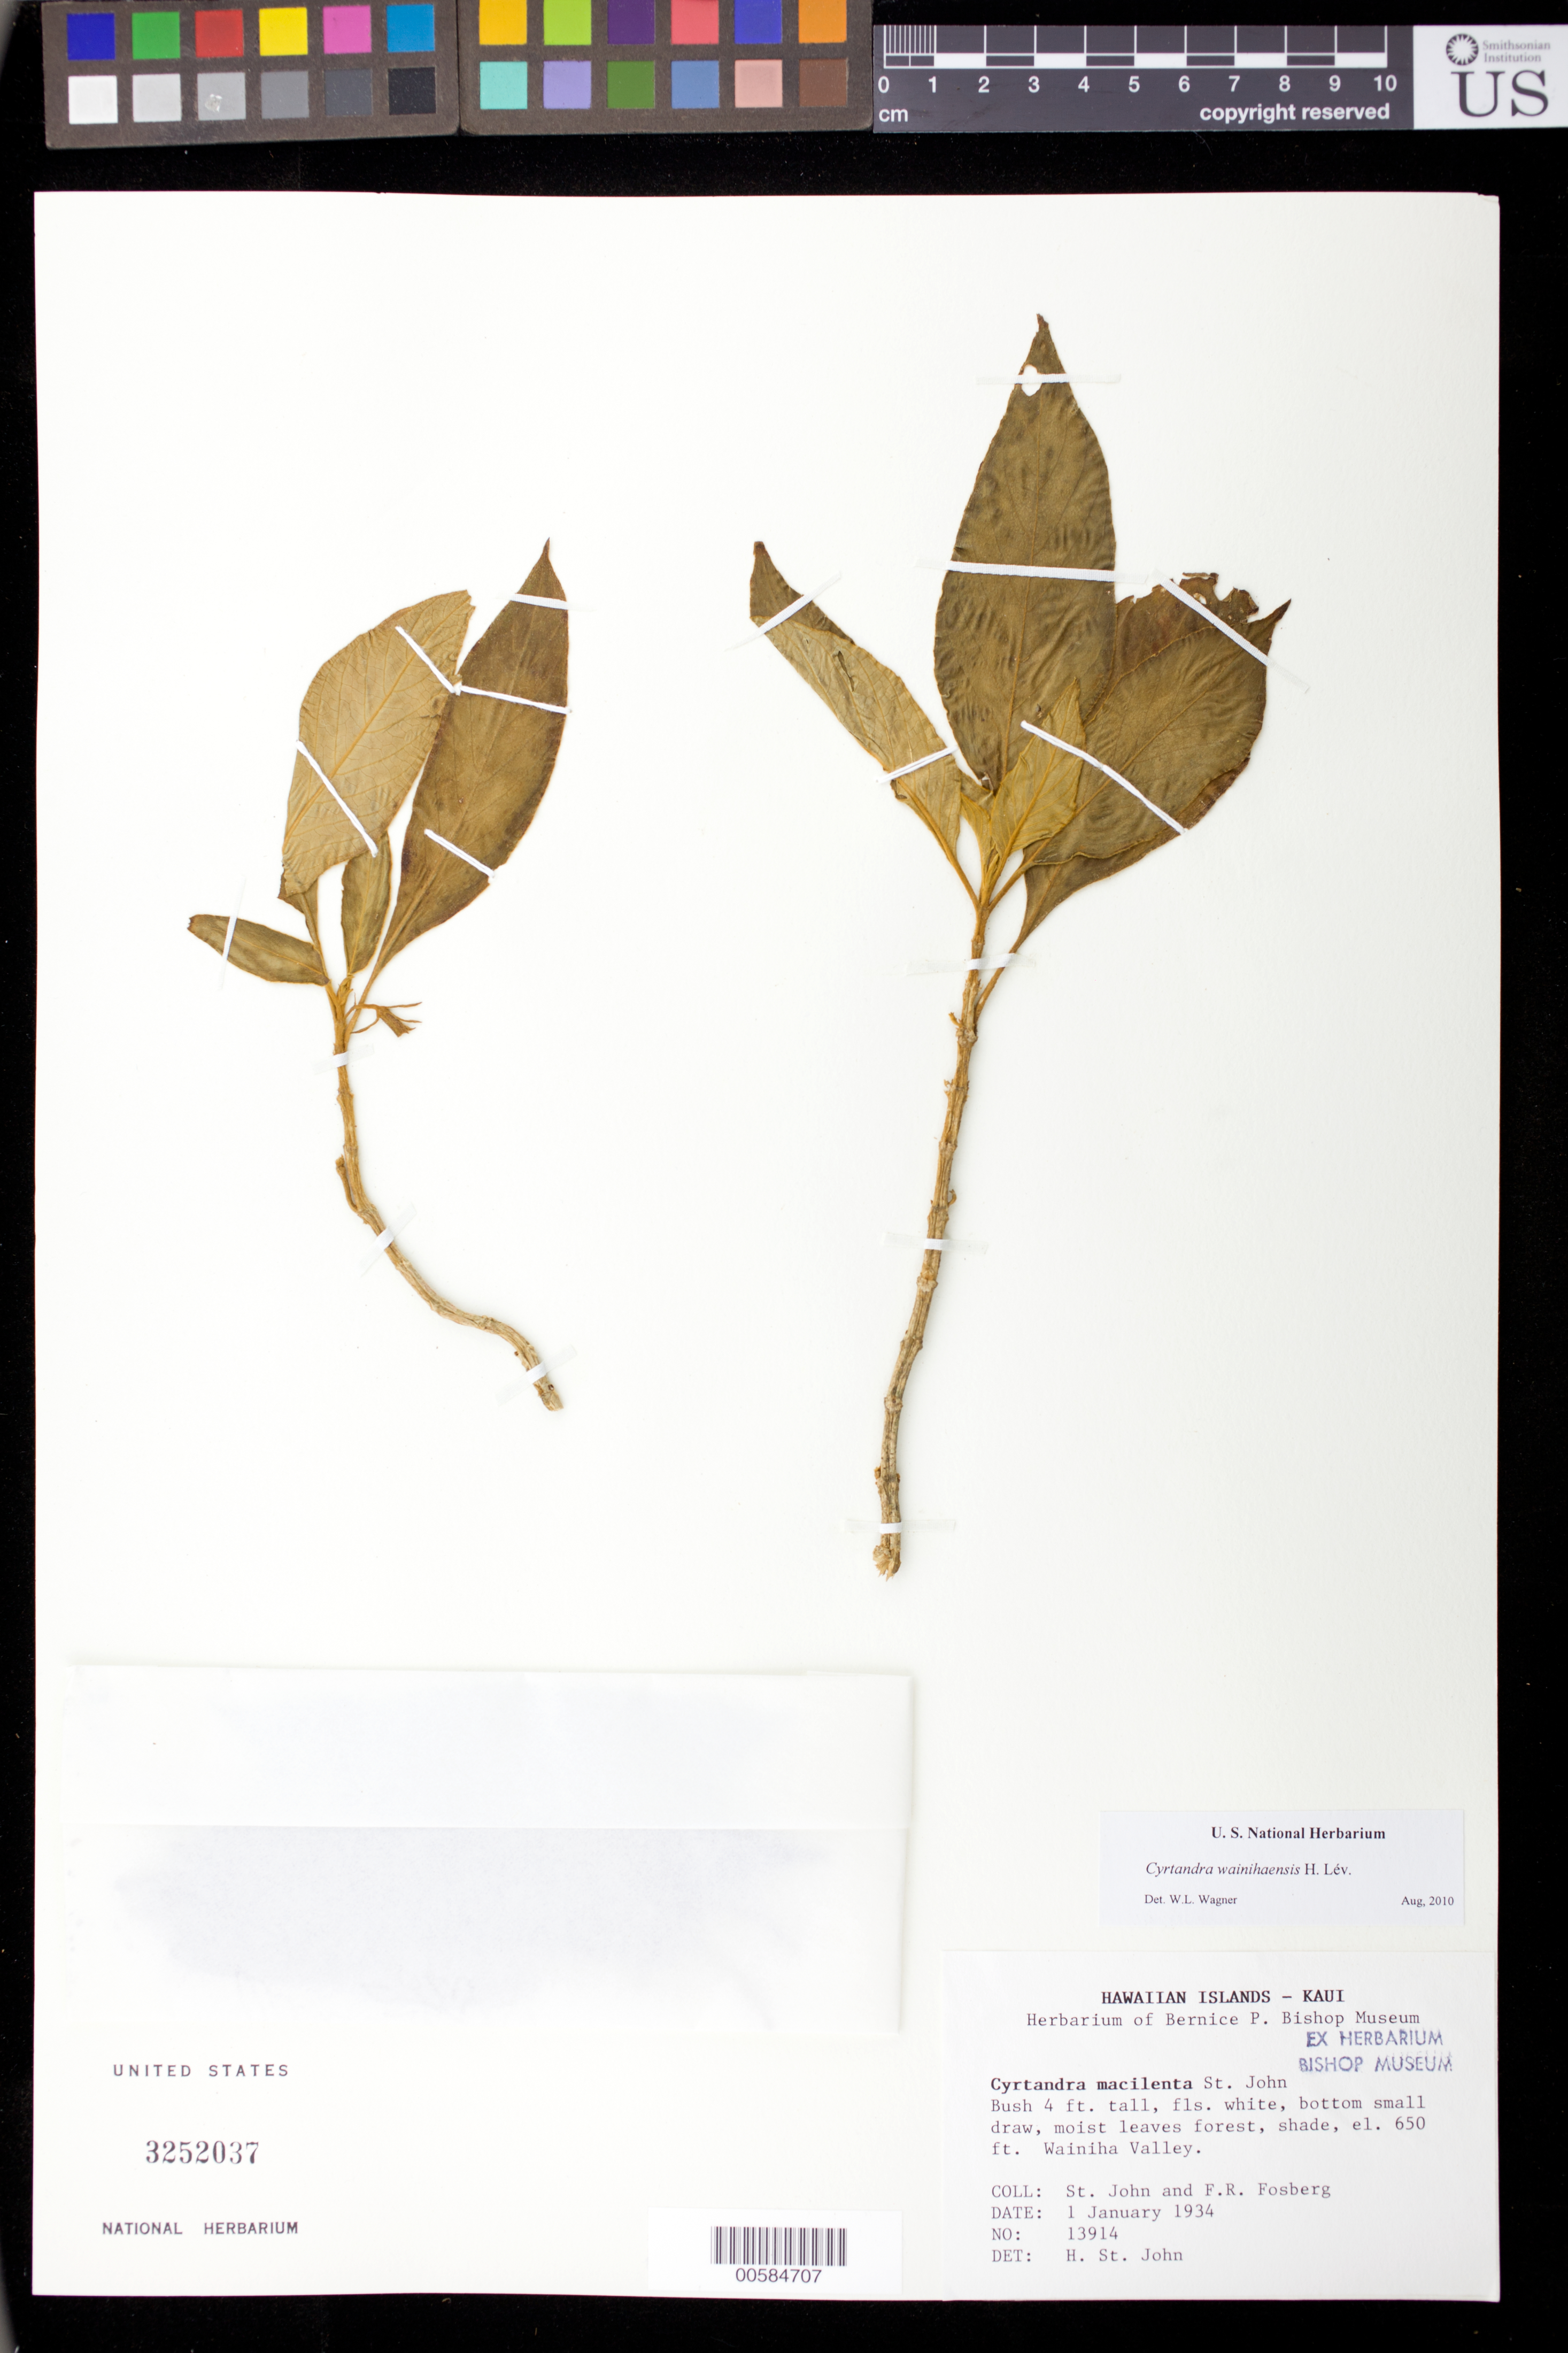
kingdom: Plantae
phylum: Tracheophyta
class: Magnoliopsida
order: Lamiales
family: Gesneriaceae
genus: Cyrtandra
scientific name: Cyrtandra wainihaensis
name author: H. Lév.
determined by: St. John, H.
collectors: -. St. John & F. R. Fosberg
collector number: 13914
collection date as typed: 1 Jan 1934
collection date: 1934-01-01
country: United States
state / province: Hawaii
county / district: Kauai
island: Kaua'i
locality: Wainiha Valley.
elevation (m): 198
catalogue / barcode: US 3252037